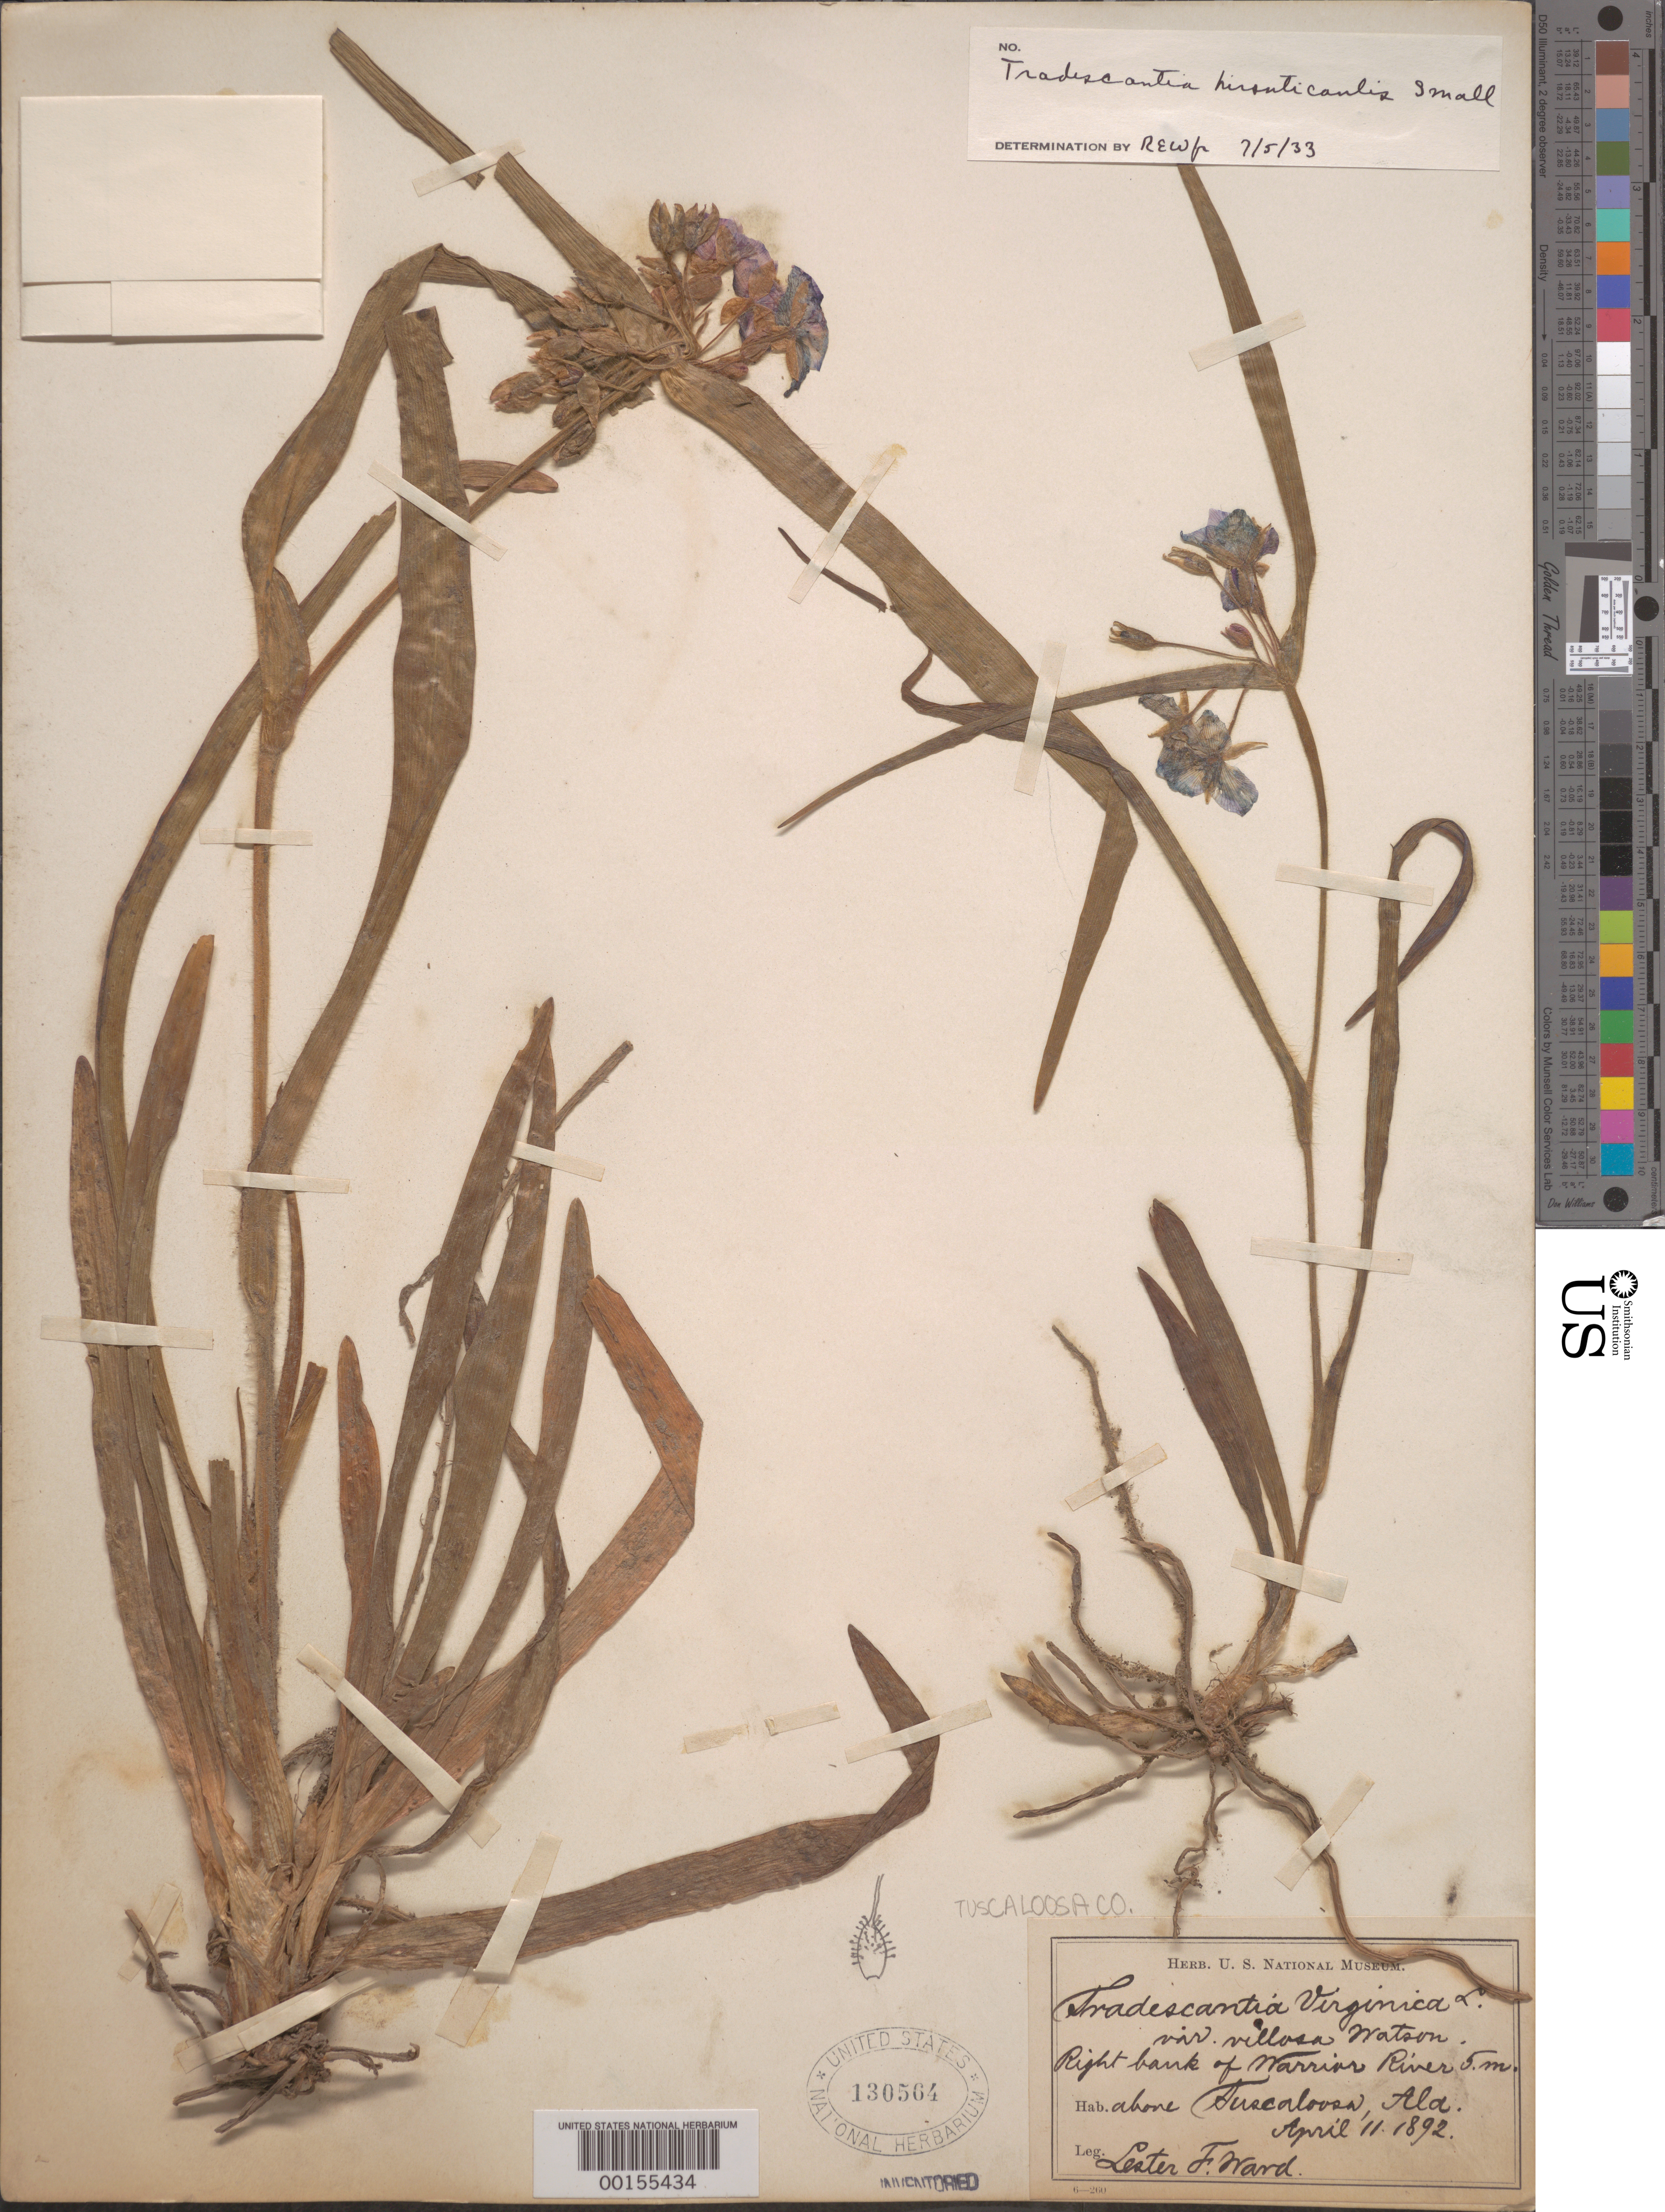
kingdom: Plantae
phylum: Tracheophyta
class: Liliopsida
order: Commelinales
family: Commelinaceae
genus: Tradescantia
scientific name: Tradescantia hirsuticaulis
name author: Small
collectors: L. F. Ward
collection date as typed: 11 Apr 1892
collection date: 1892-04-11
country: United States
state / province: Alabama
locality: Marrion river, above tuscaloosa river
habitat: Riverbank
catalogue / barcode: US 130564